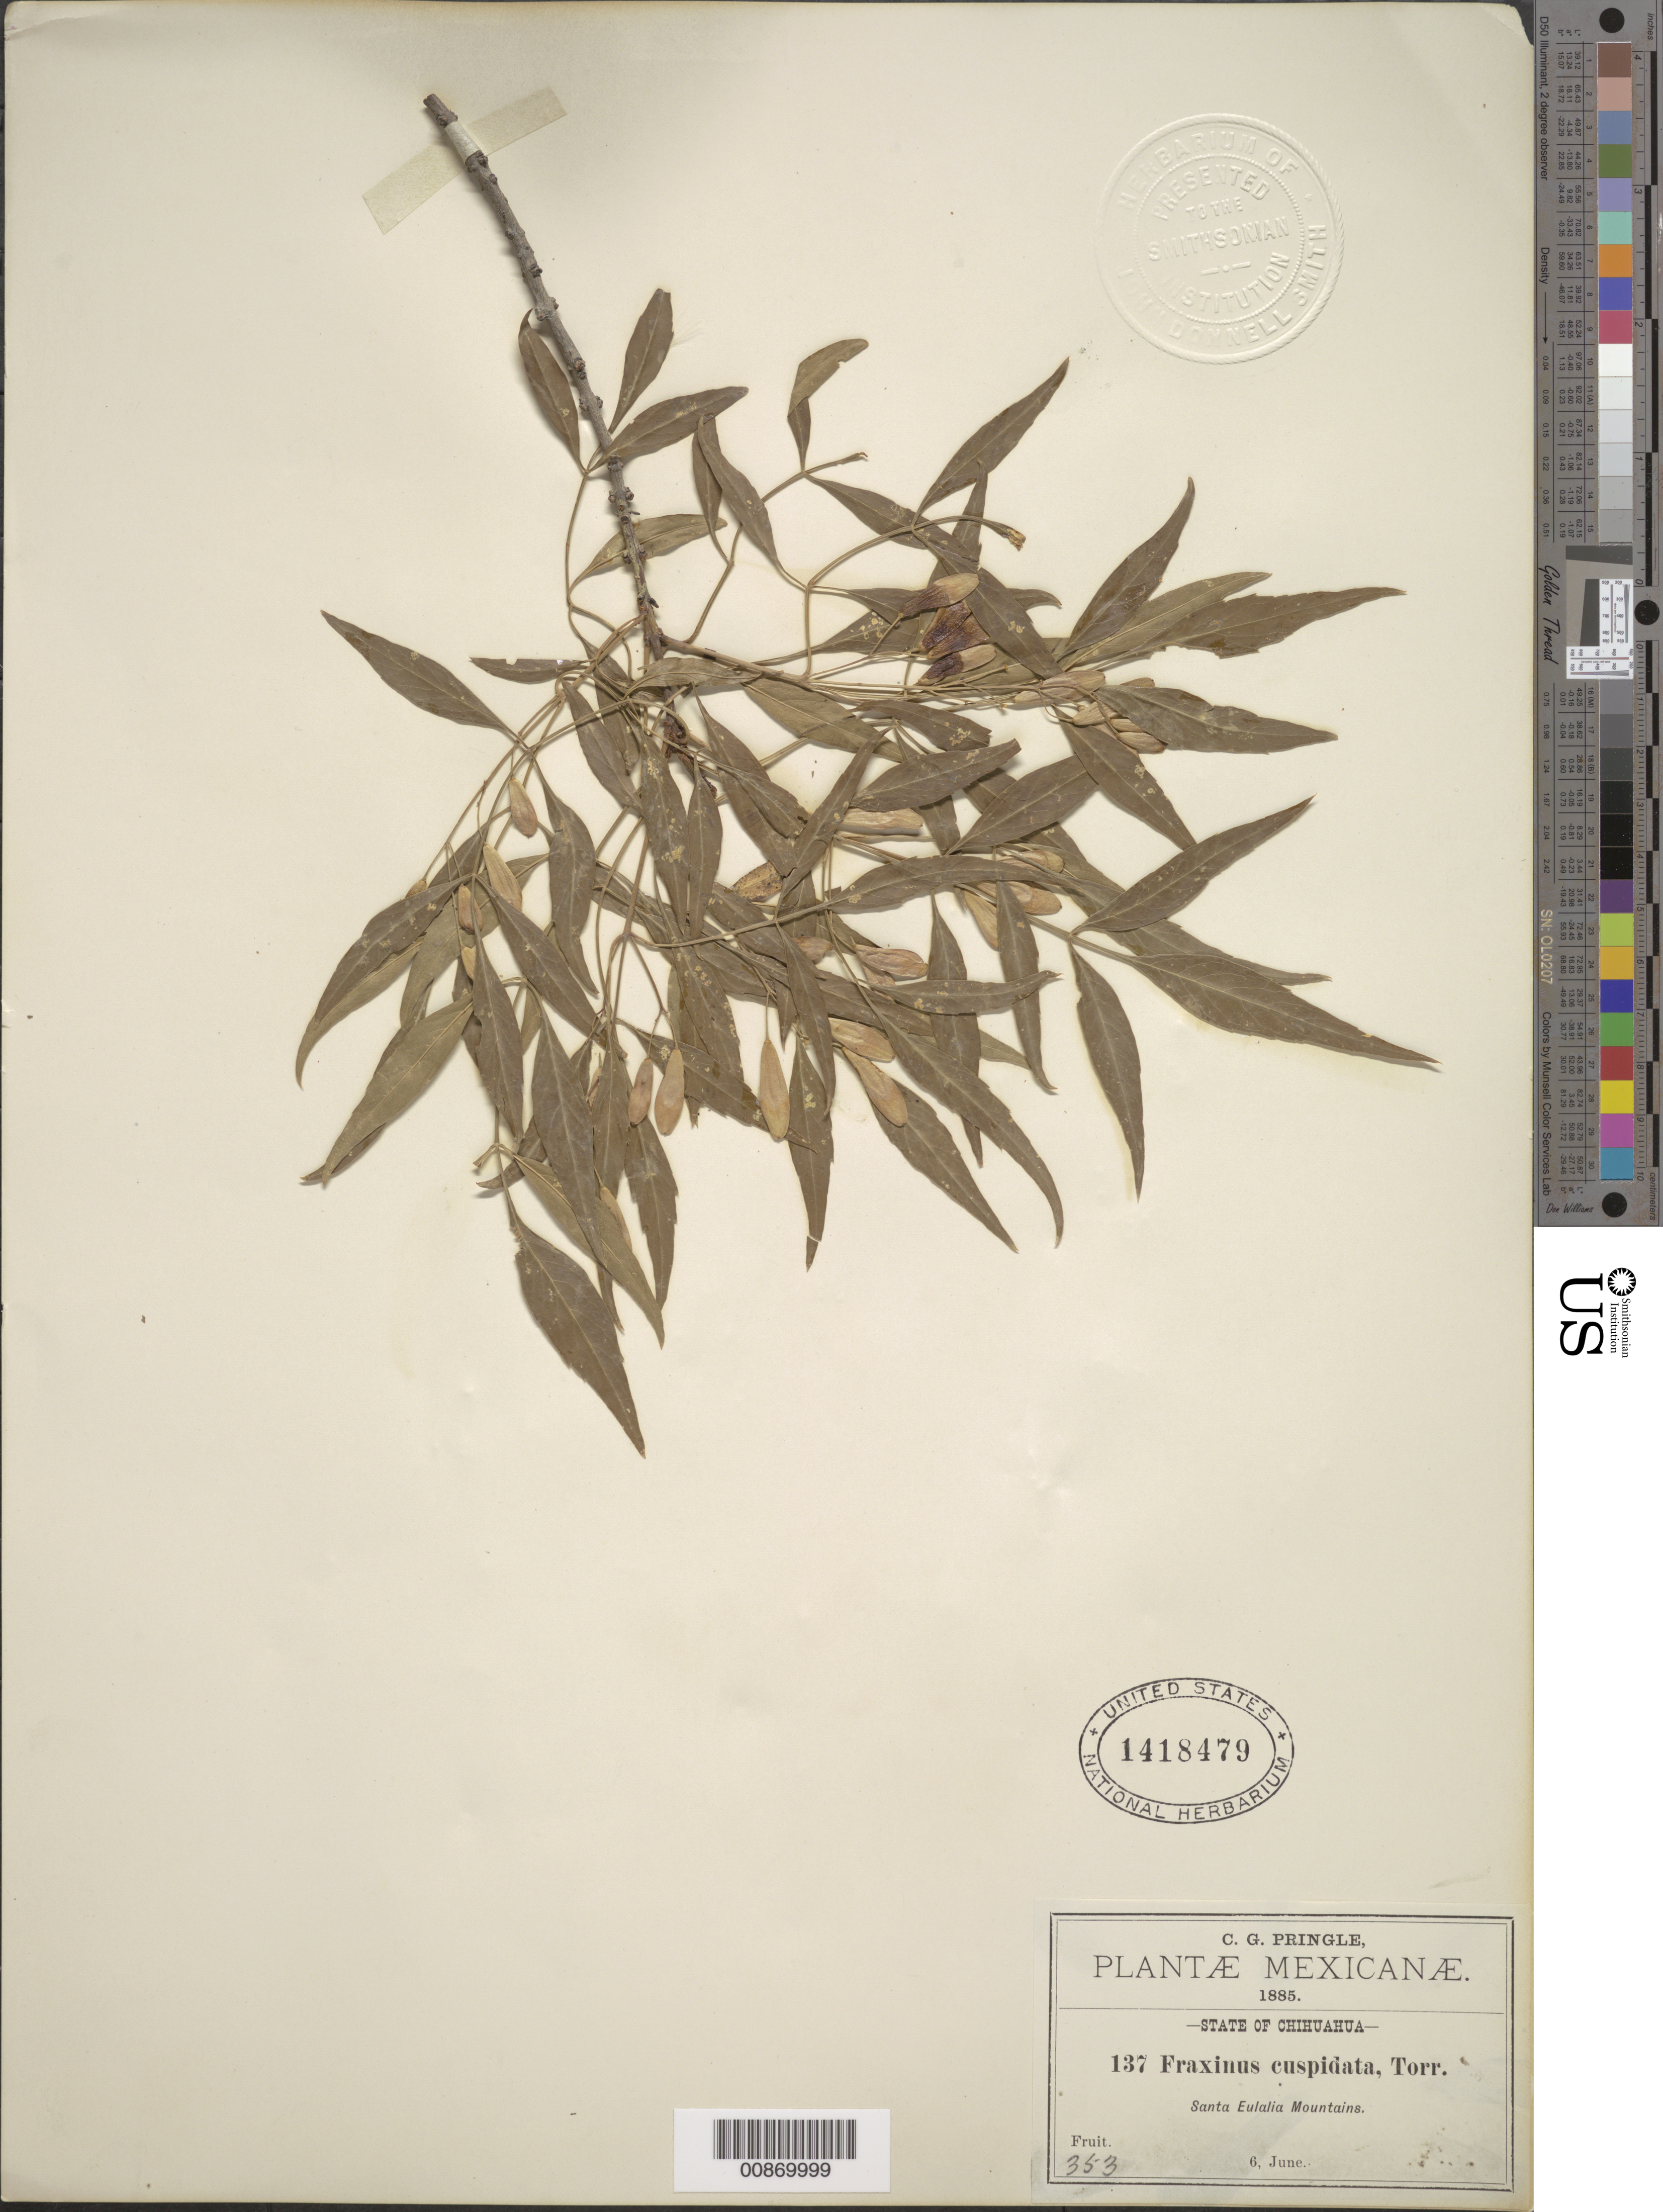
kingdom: Plantae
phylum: Tracheophyta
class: Magnoliopsida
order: Lamiales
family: Oleaceae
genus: Fraxinus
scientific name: Fraxinus cuspidata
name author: Torr.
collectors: C. G. Pringle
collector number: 137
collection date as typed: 06 Jun 1885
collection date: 1885-06-06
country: Mexico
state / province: Chihuahua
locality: Santa Eulalia Mountains, Chihuahua.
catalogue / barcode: US 1418479